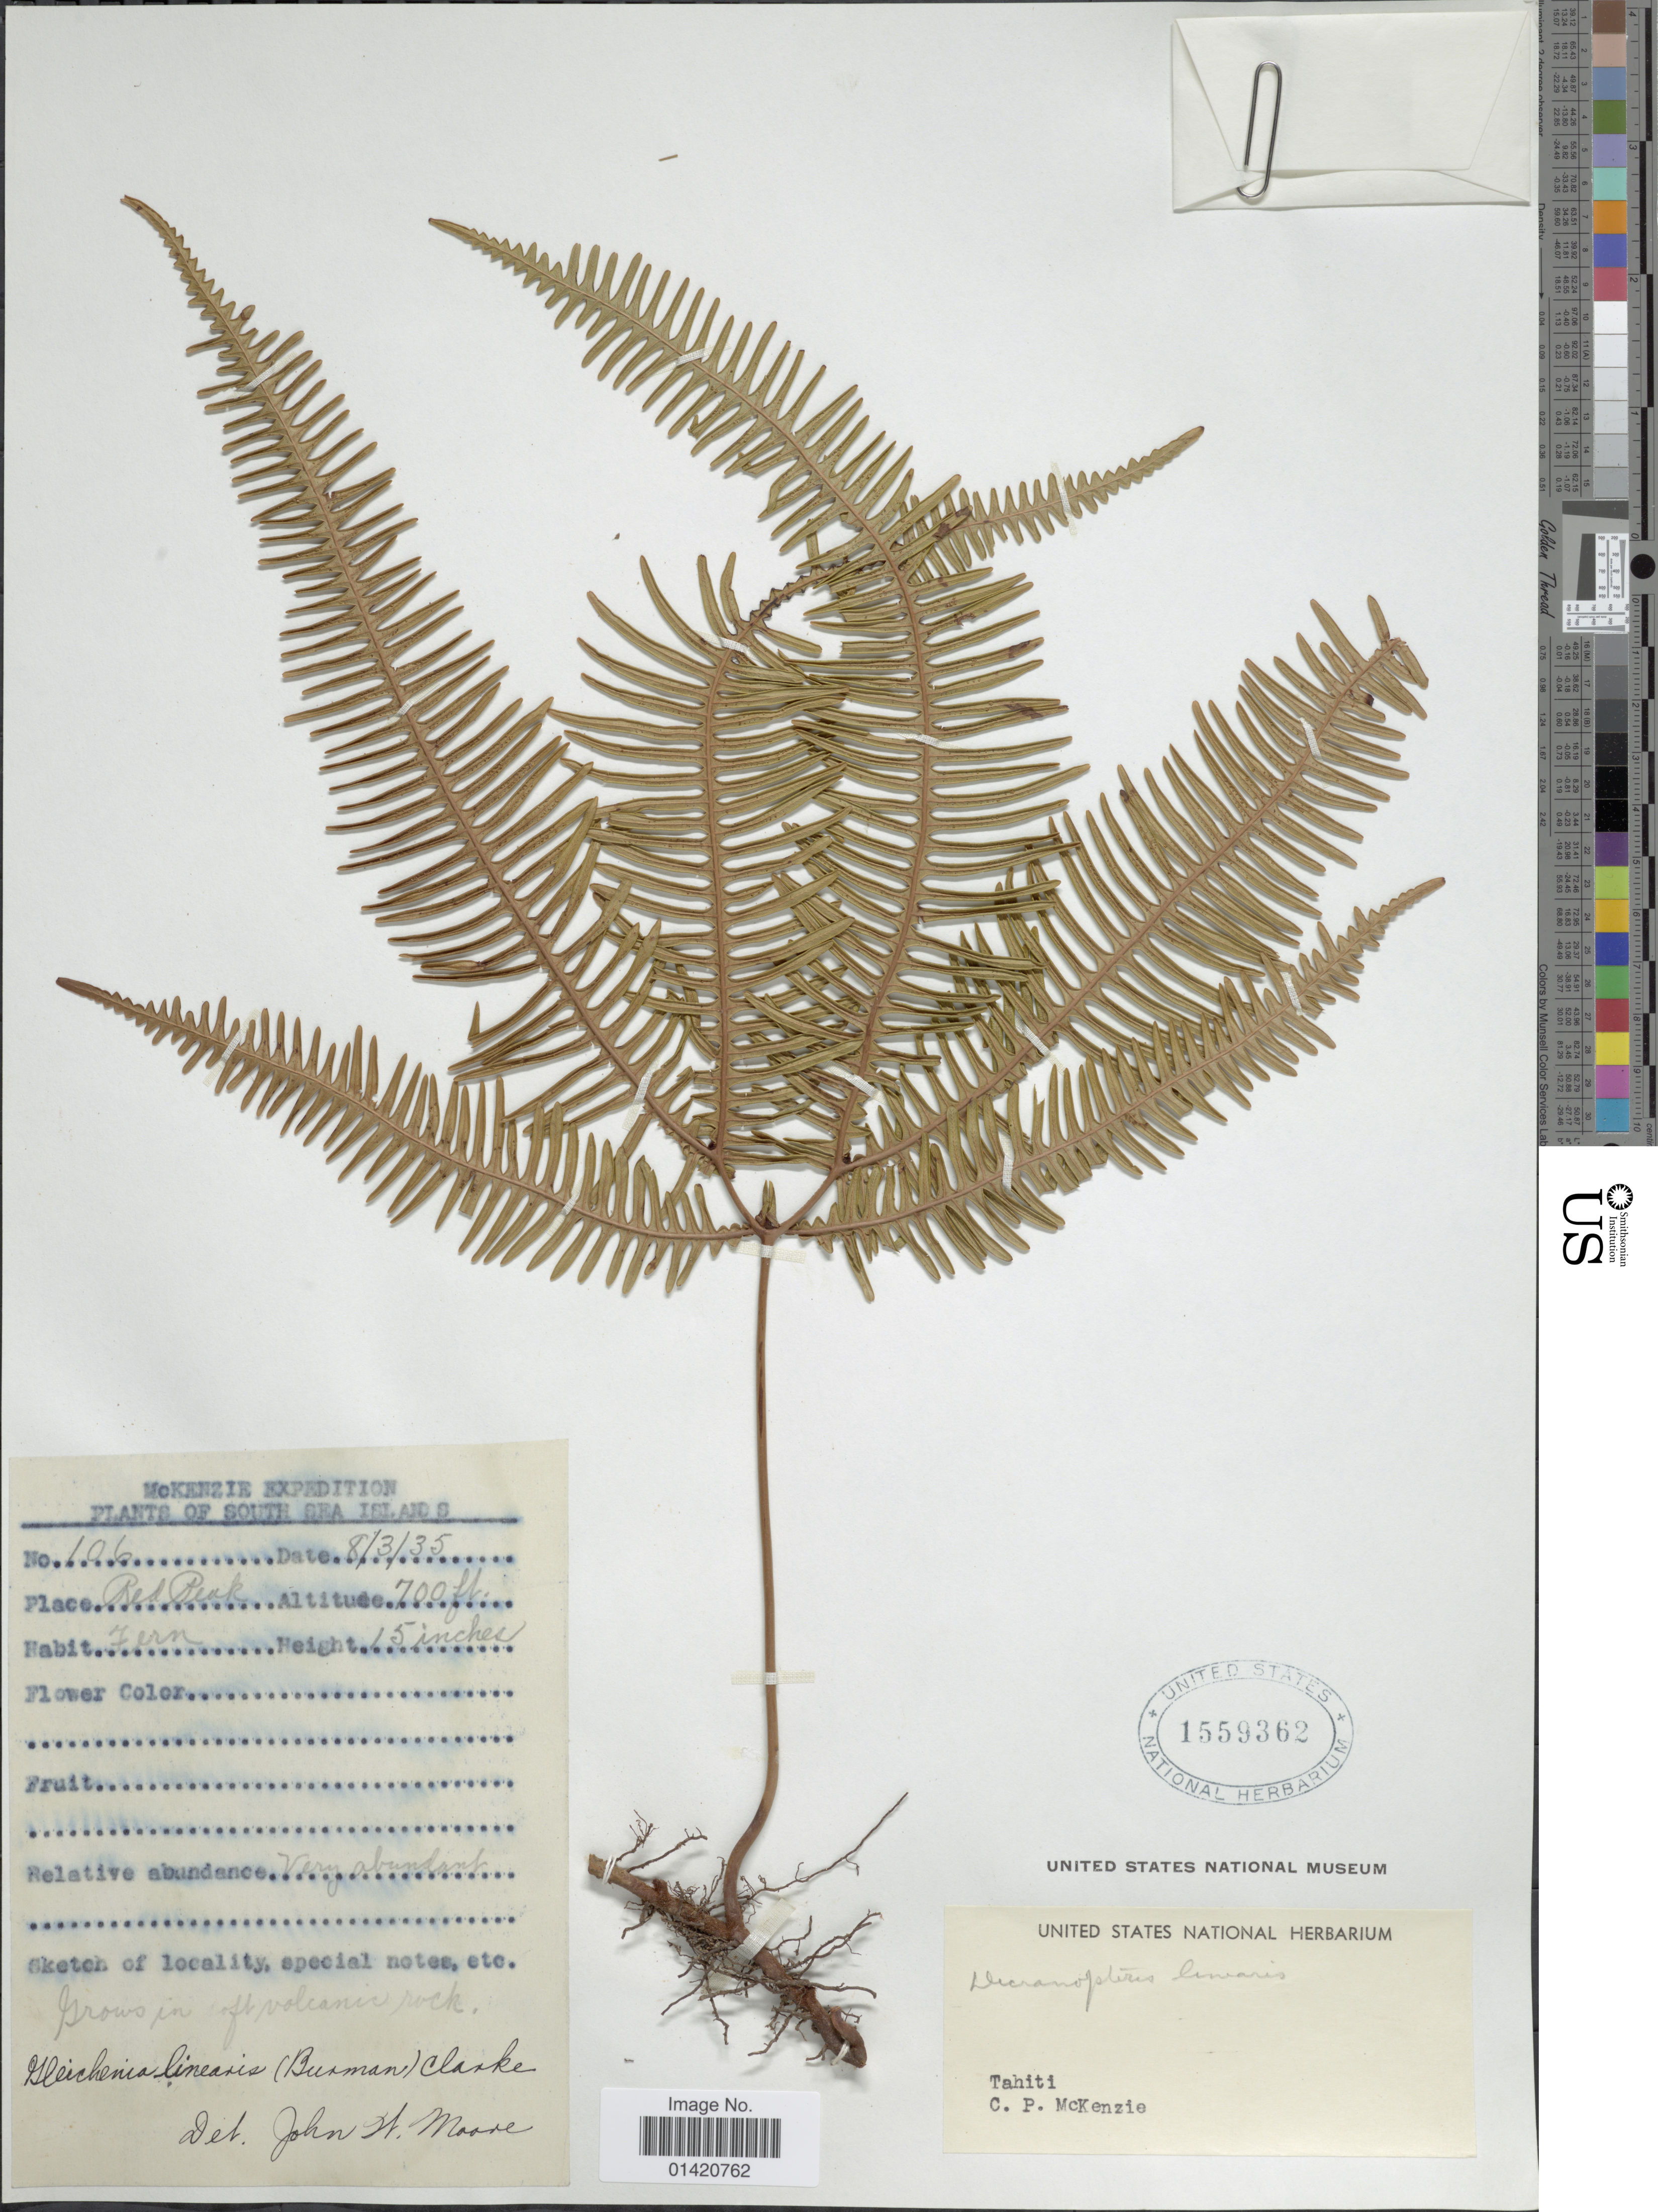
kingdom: Plantae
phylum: Tracheophyta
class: Polypodiopsida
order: Gleicheniales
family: Gleicheniaceae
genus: Dicranopteris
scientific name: Dicranopteris linearis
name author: (Burm. f.) Underw.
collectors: C. Mckenzie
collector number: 106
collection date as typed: Transcribed d/m/y: 8/3/35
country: French Polynesia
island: Tahiti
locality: Tahiti, Red Peak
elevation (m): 213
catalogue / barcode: US 1559362